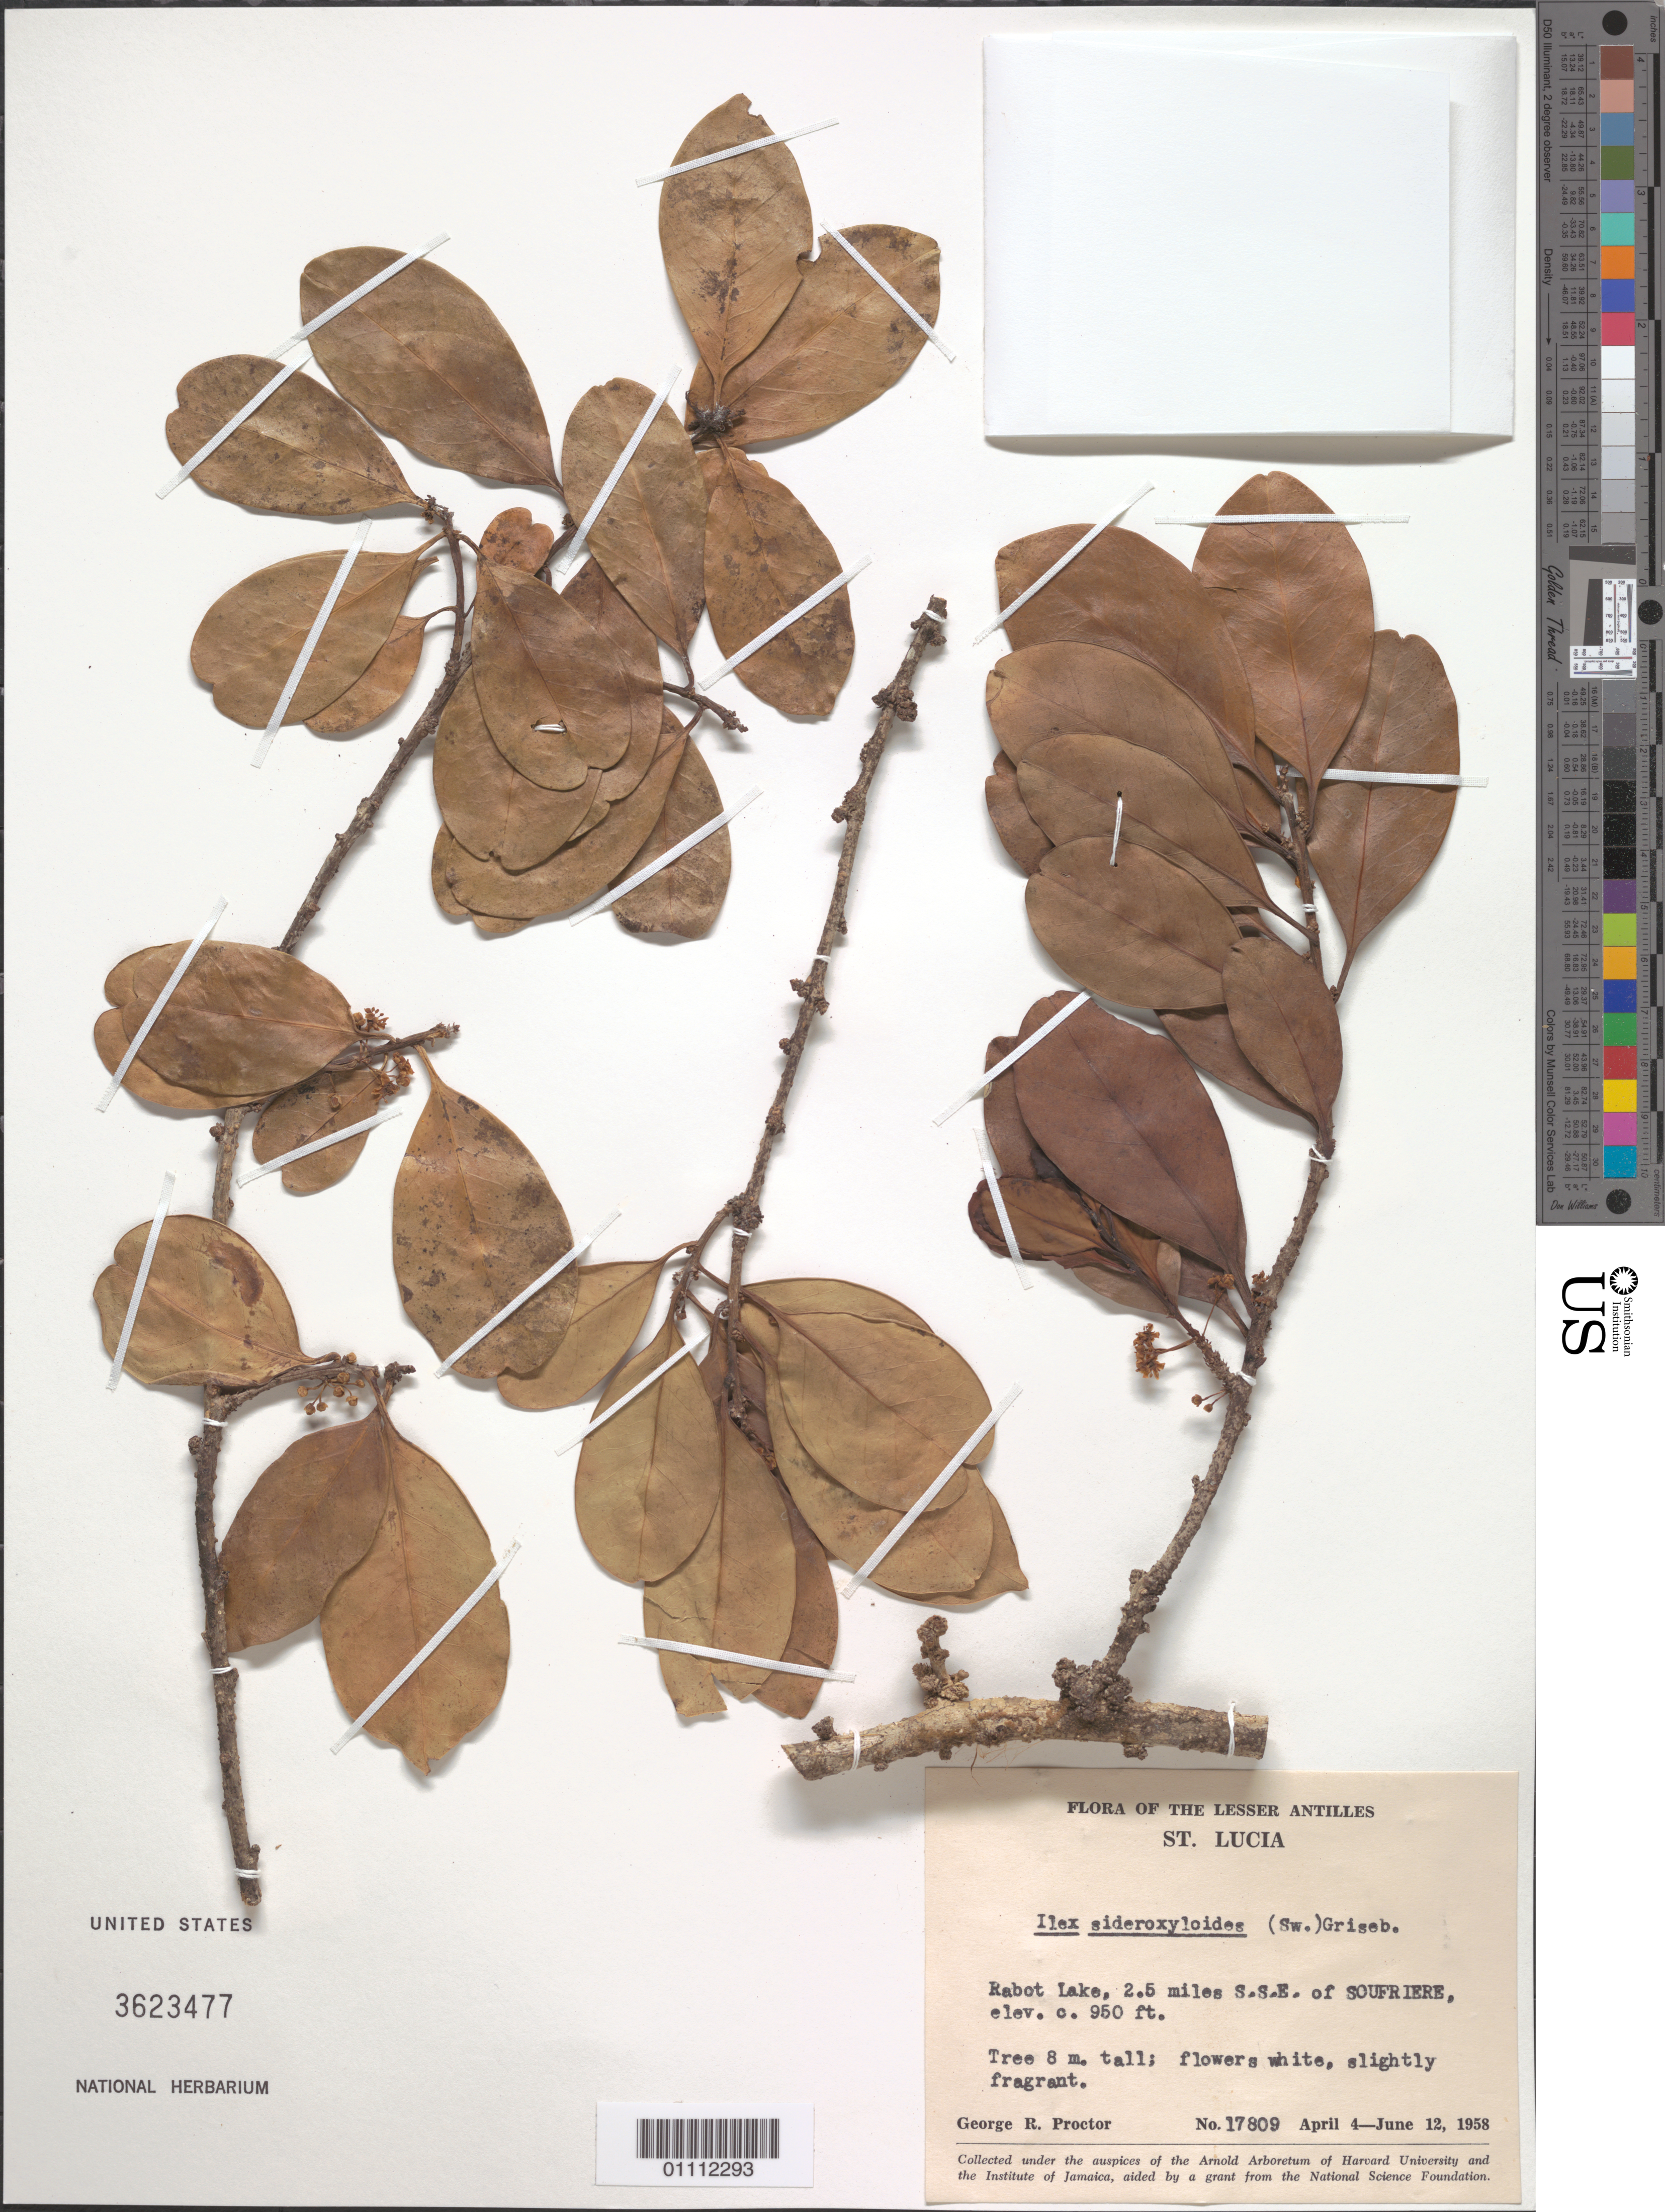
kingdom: Plantae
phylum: Tracheophyta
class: Magnoliopsida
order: Aquifoliales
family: Aquifoliaceae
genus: Ilex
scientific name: Ilex sideroxyloides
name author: (Sw.) Griseb.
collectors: G. R. Proctor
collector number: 17809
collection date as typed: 04 Apr 1958 to 12 Jun 1958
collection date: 1958-04-04/1958-06-12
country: St. Lucia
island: St. Lucia I.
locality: Rabot Lake, 2.5 miles SSE of Soufriere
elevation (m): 290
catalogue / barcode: US 3623477